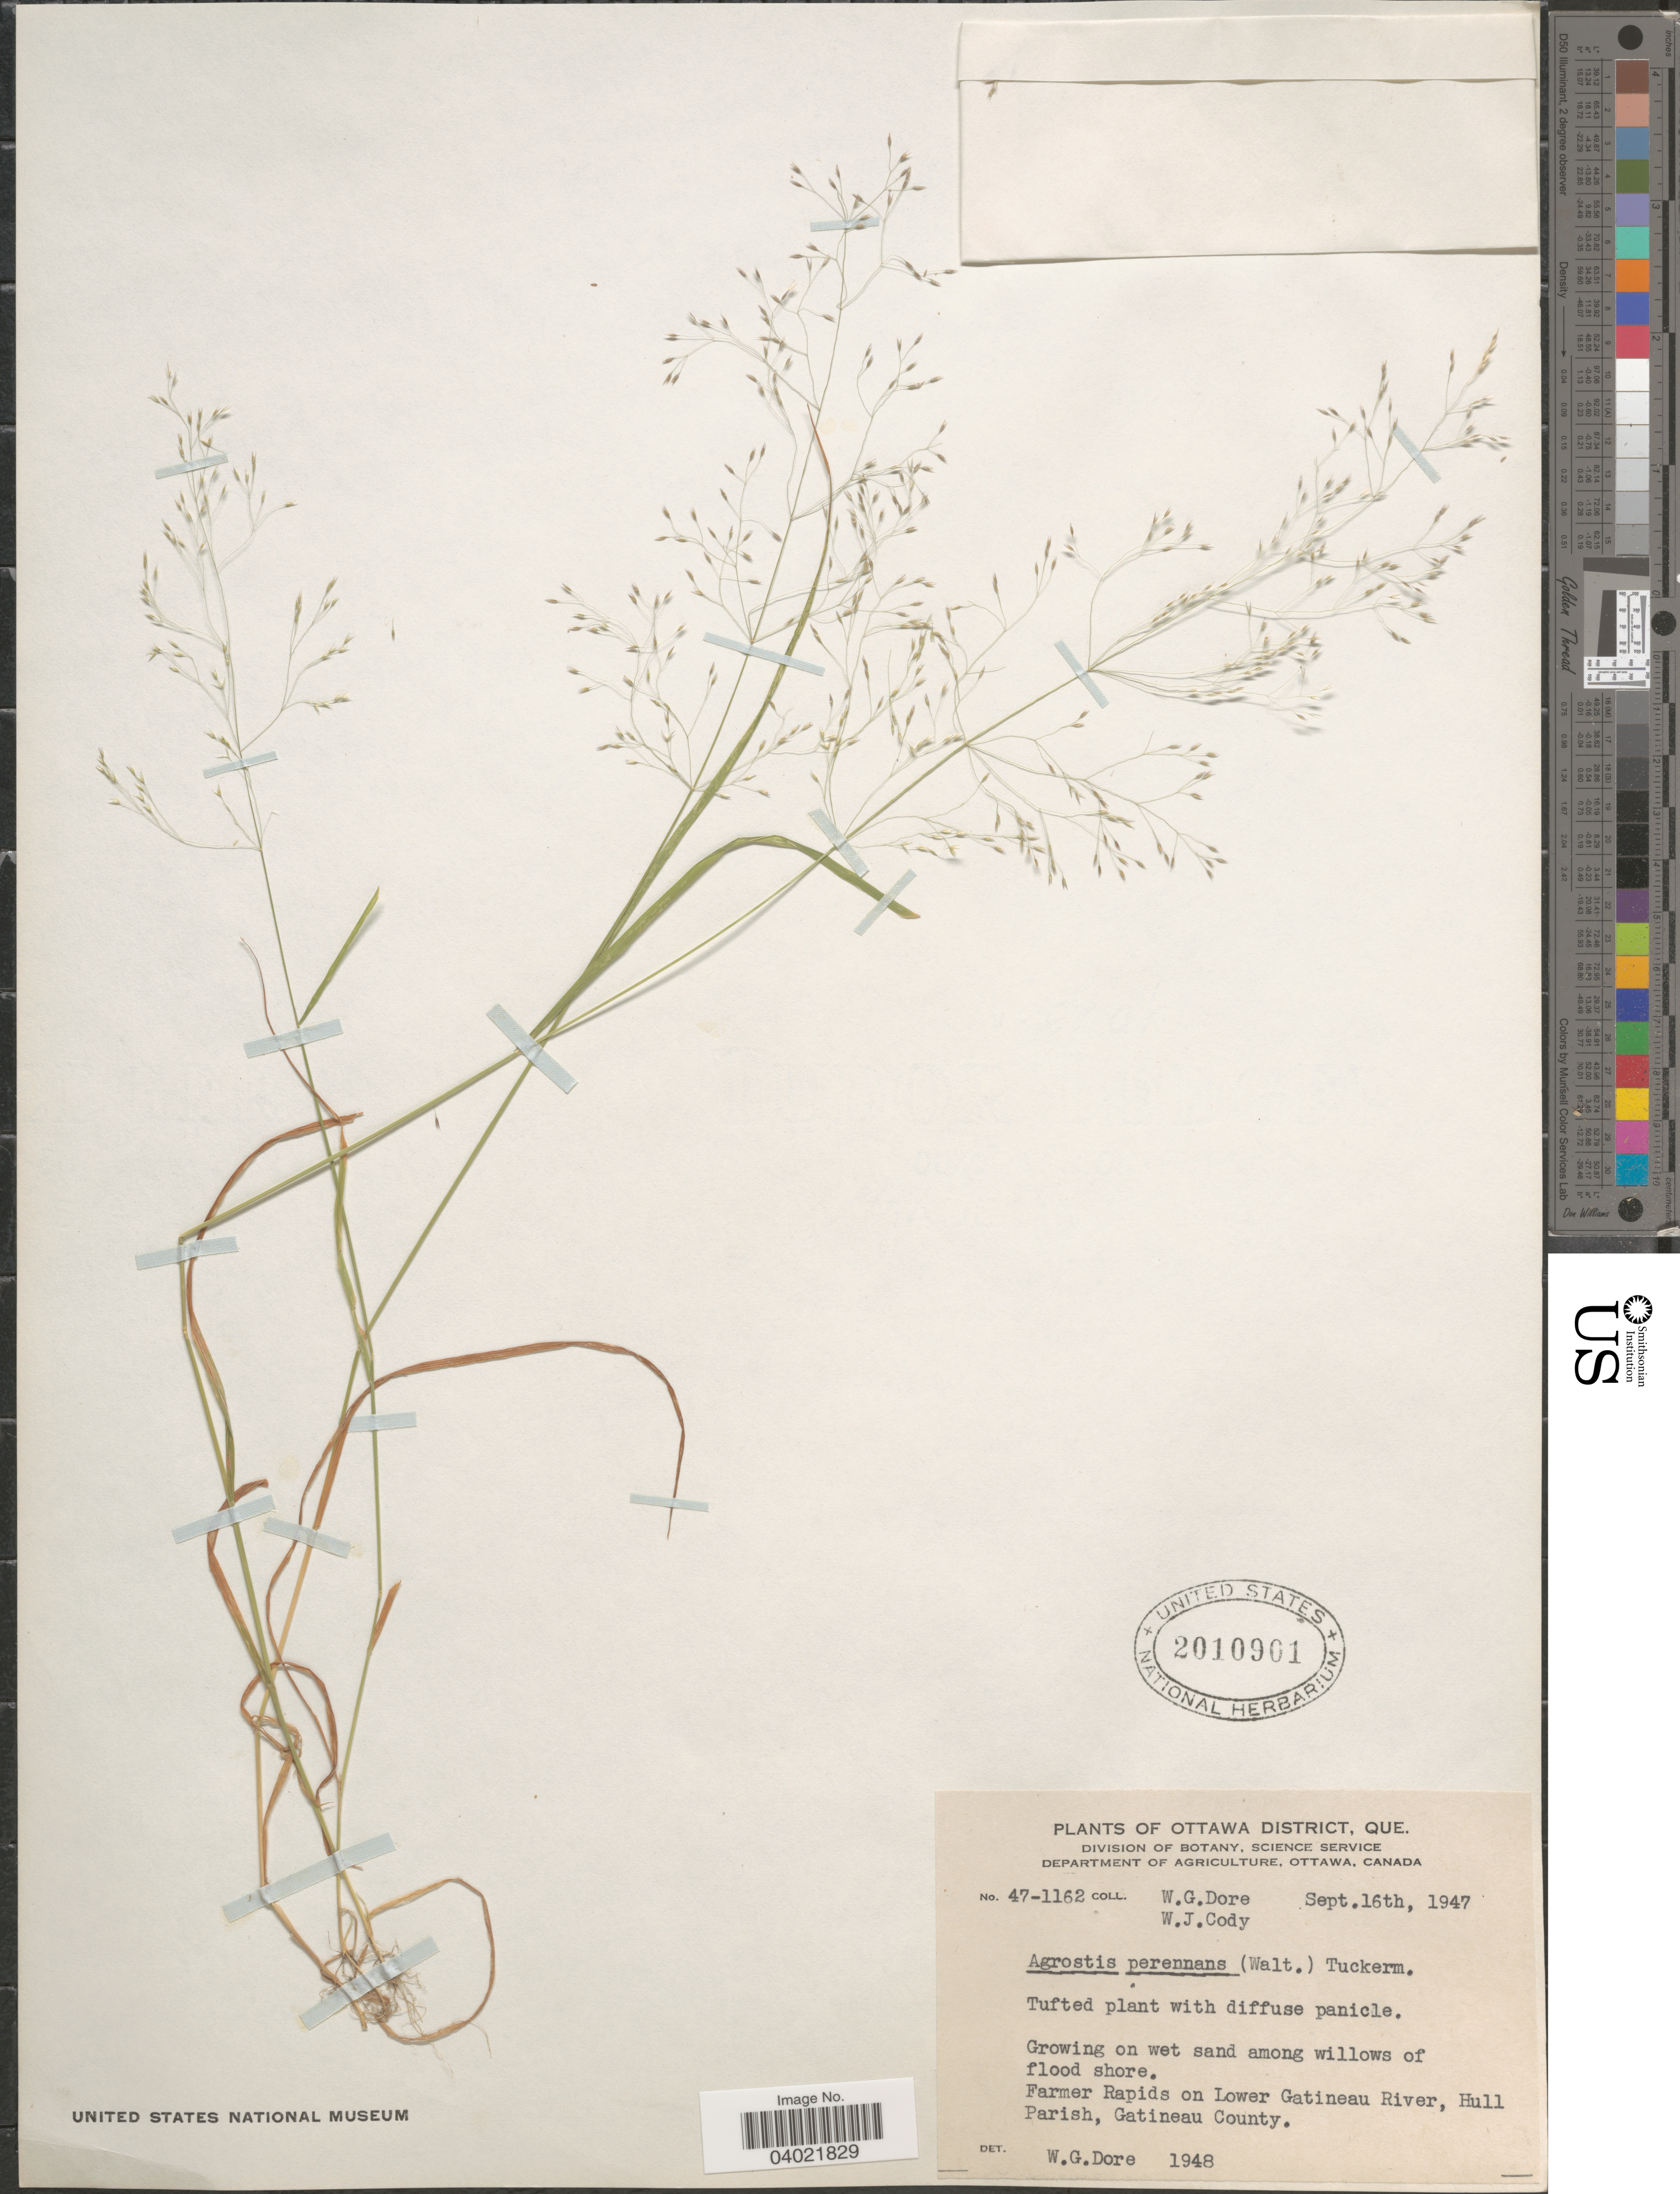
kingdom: Plantae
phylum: Tracheophyta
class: Liliopsida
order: Poales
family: Poaceae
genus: Agrostis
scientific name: Agrostis perennans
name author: (Walter) Tuck.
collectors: W. Dore & W. Cody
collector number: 47-1162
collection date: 1947-09-16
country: Canada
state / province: Quebec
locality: Ottawa District. Farmer Rapids on Lower Gatineau River, Hull Parish, Gatineau County.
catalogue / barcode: US 2010901